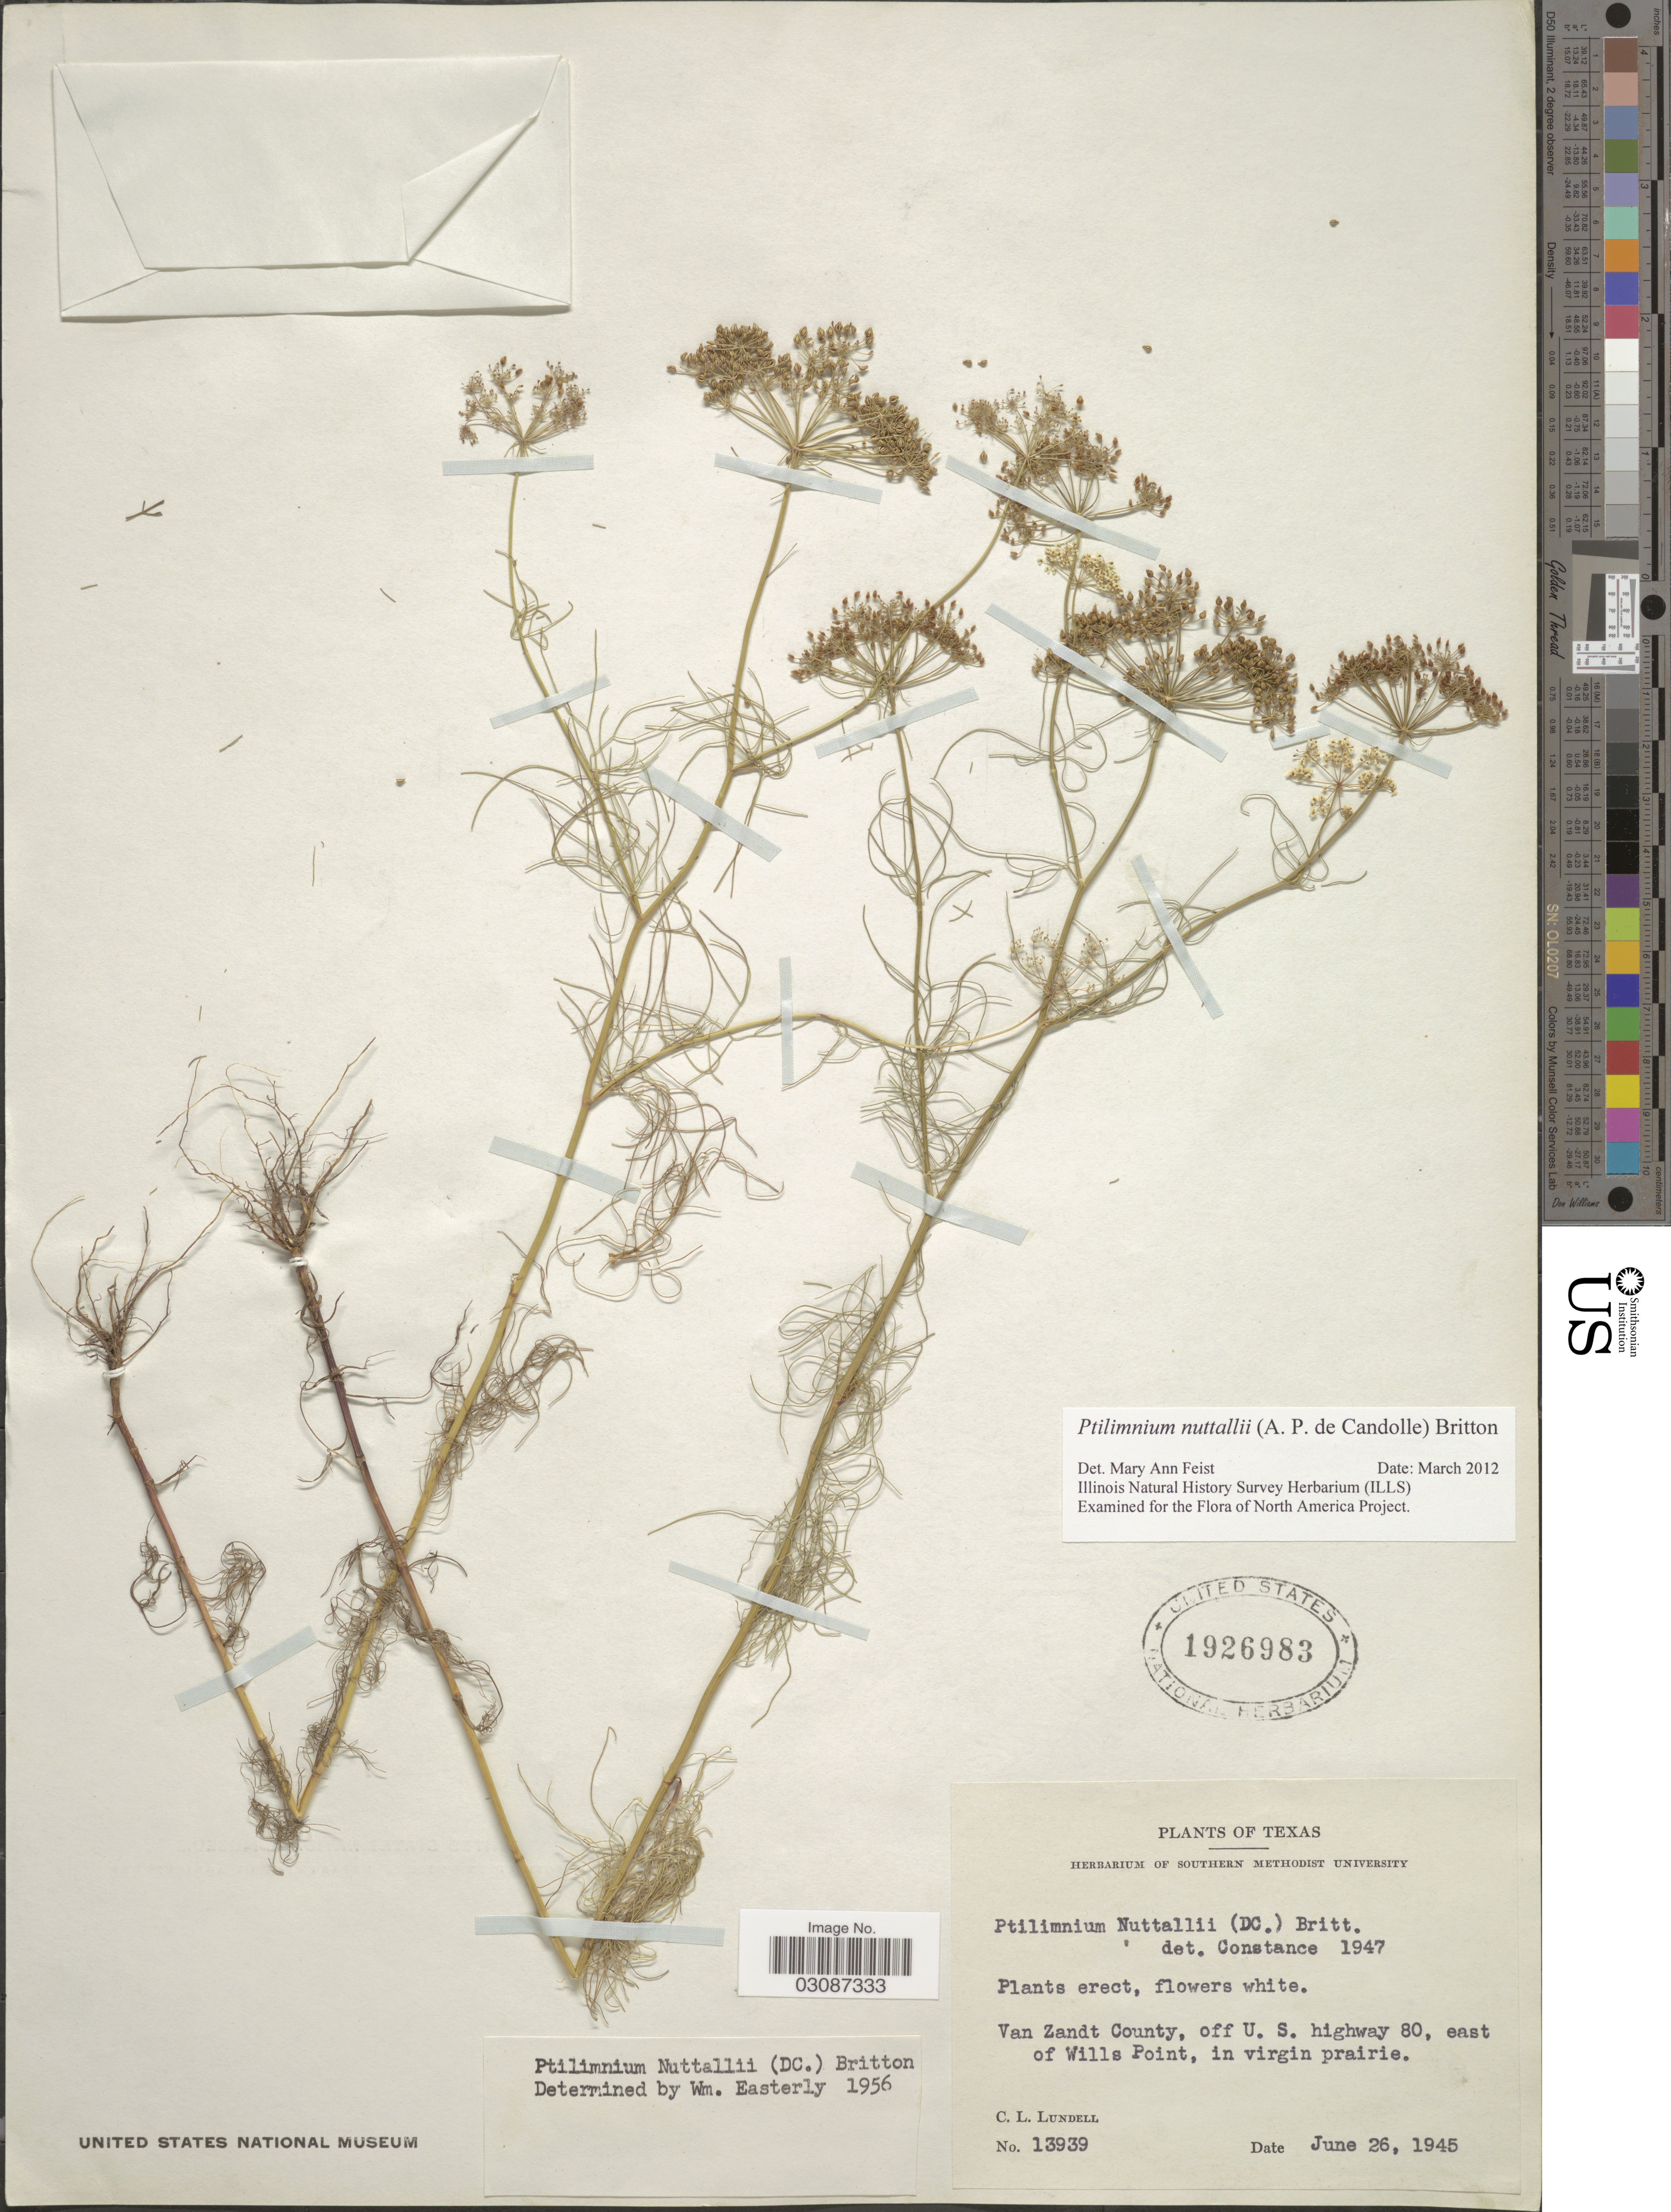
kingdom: Plantae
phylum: Tracheophyta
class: Magnoliopsida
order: Apiales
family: Apiaceae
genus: Ptilimnium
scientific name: Ptilimnium nuttallii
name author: (DC.) Britton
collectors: C. L. Lundell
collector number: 13939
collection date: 1945-06-26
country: United States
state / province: Texas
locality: Van Zandt County, off U.S. highway 80, east of Wills Point.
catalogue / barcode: US 1926983